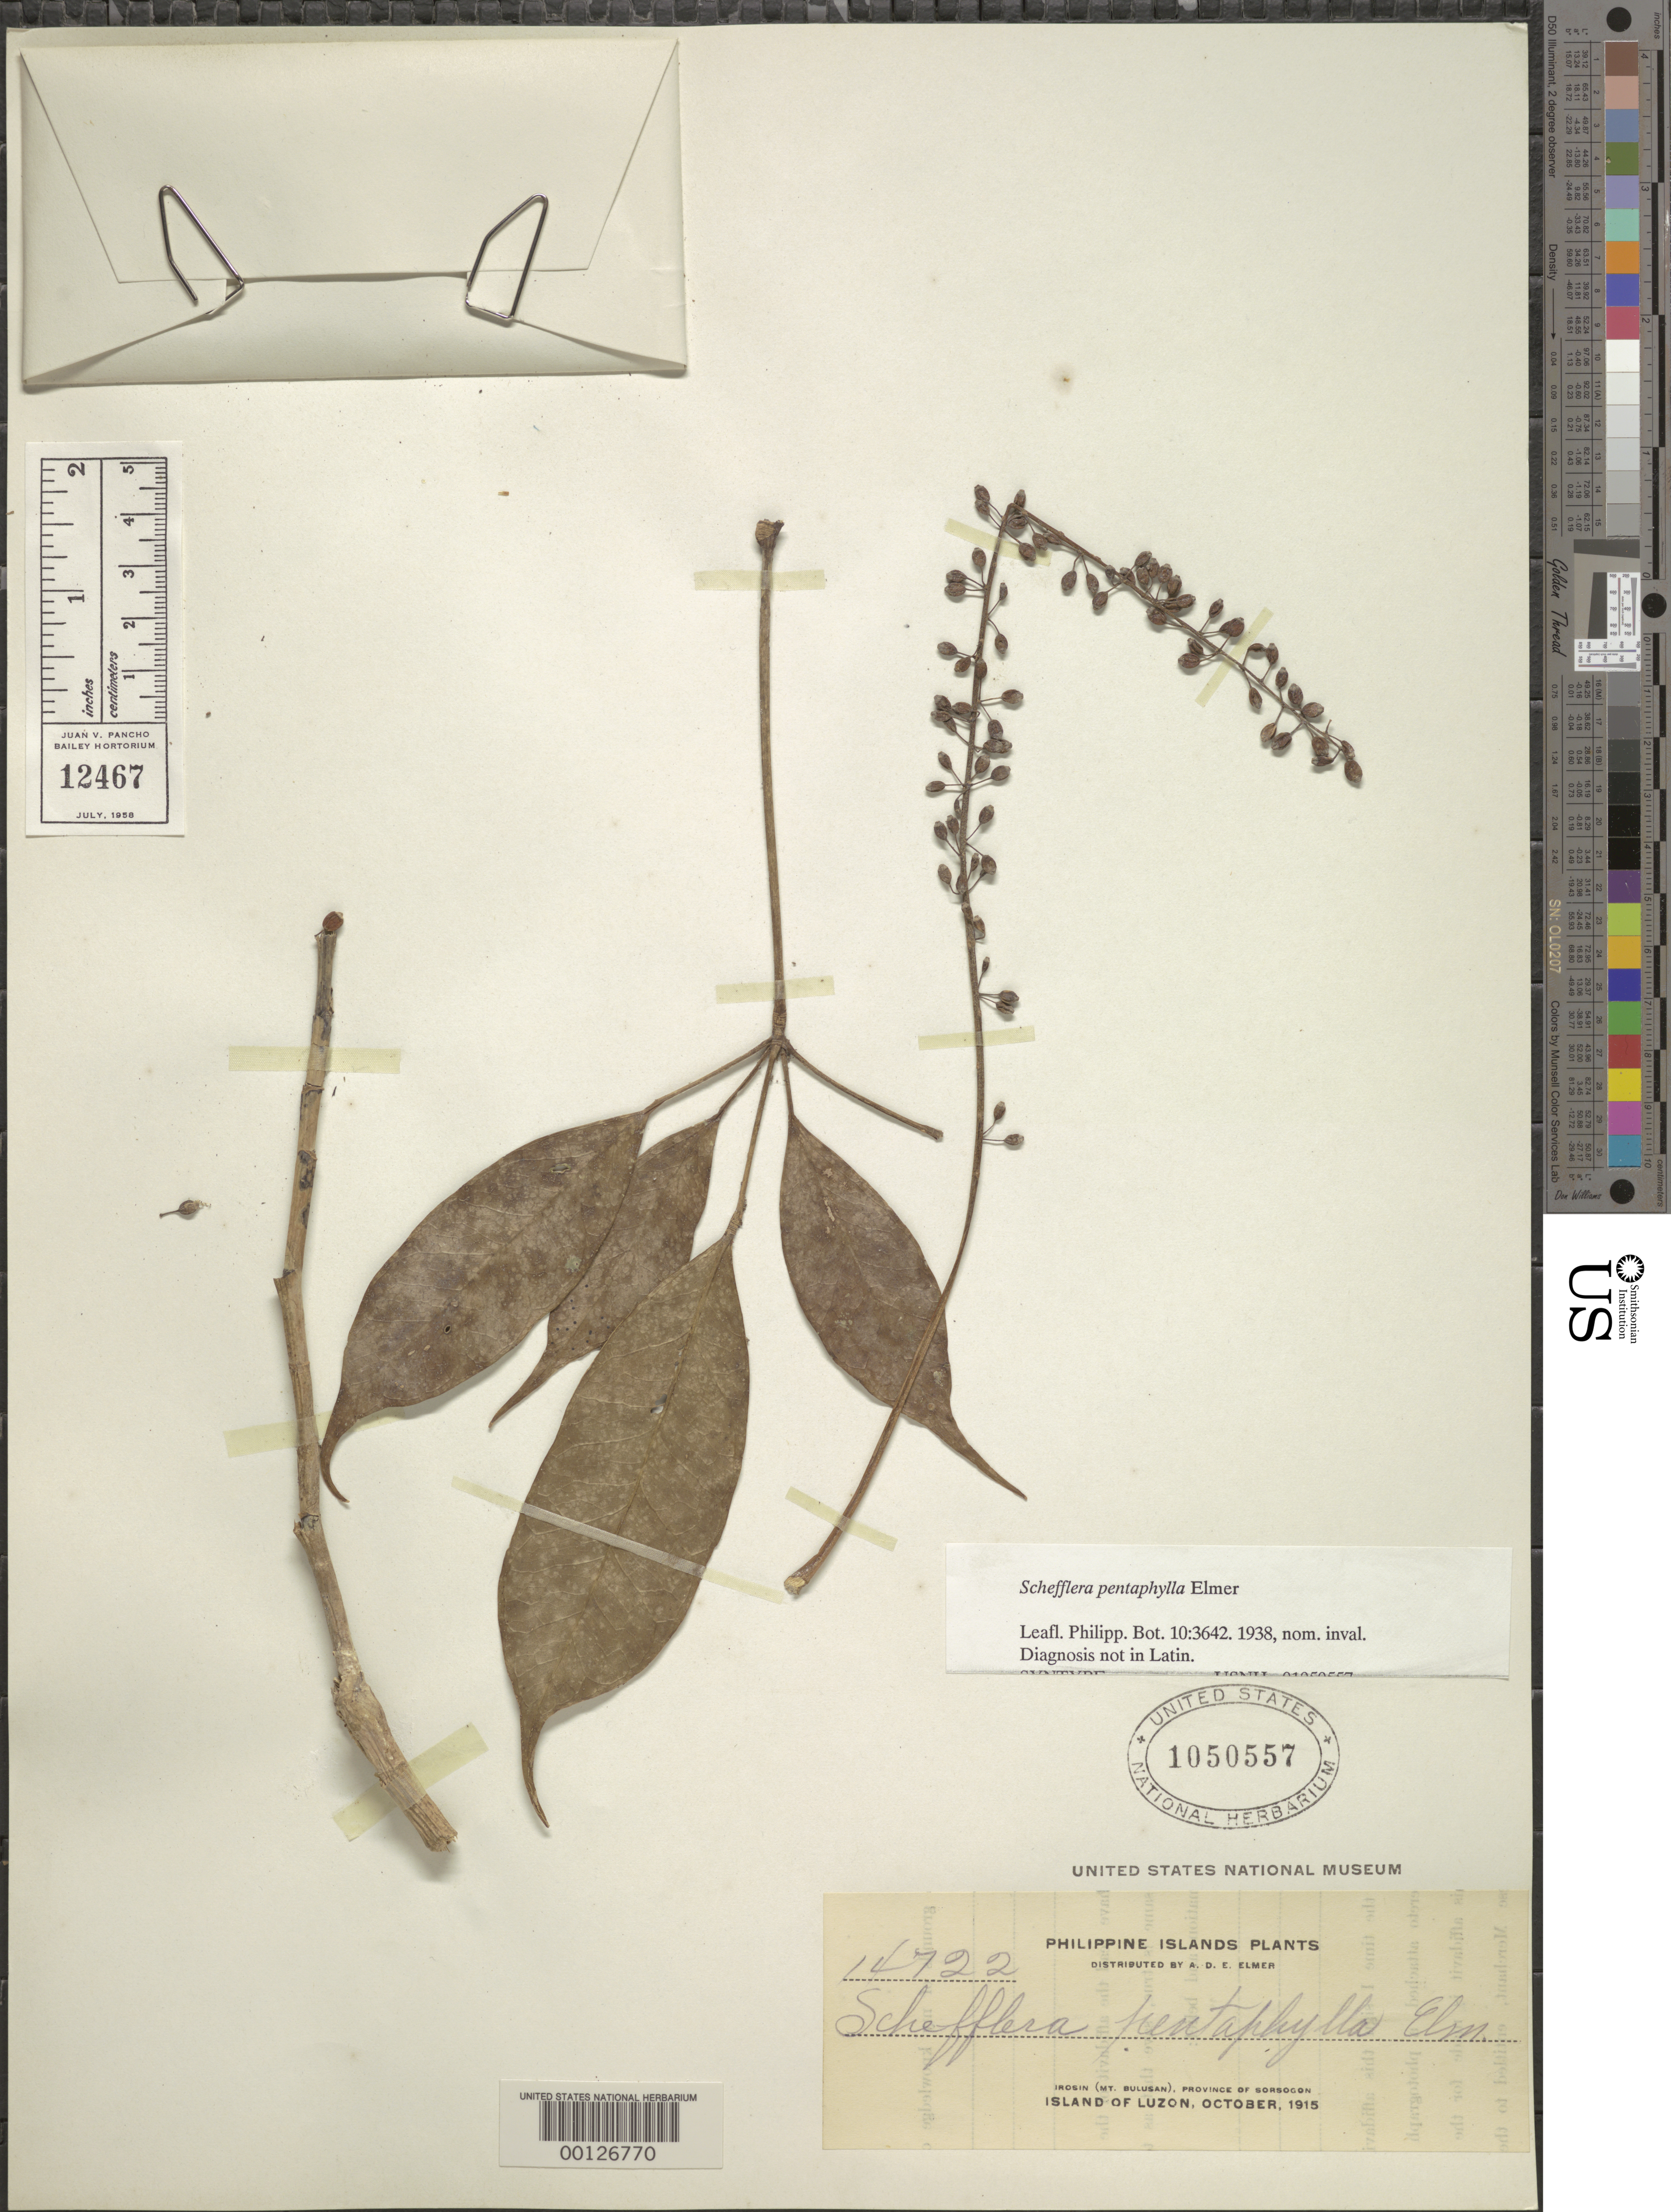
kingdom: Plantae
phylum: Tracheophyta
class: Magnoliopsida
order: Apiales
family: Araliaceae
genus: Schefflera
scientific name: Schefflera pentaphylla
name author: Elmer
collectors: A. D. E. Elmer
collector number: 14722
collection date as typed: Oct 1915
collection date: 1915-10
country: Philippines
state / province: Bicol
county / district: Sorsogon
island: Luzon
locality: Irosin (Mt. Bulusan)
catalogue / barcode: US 1050557